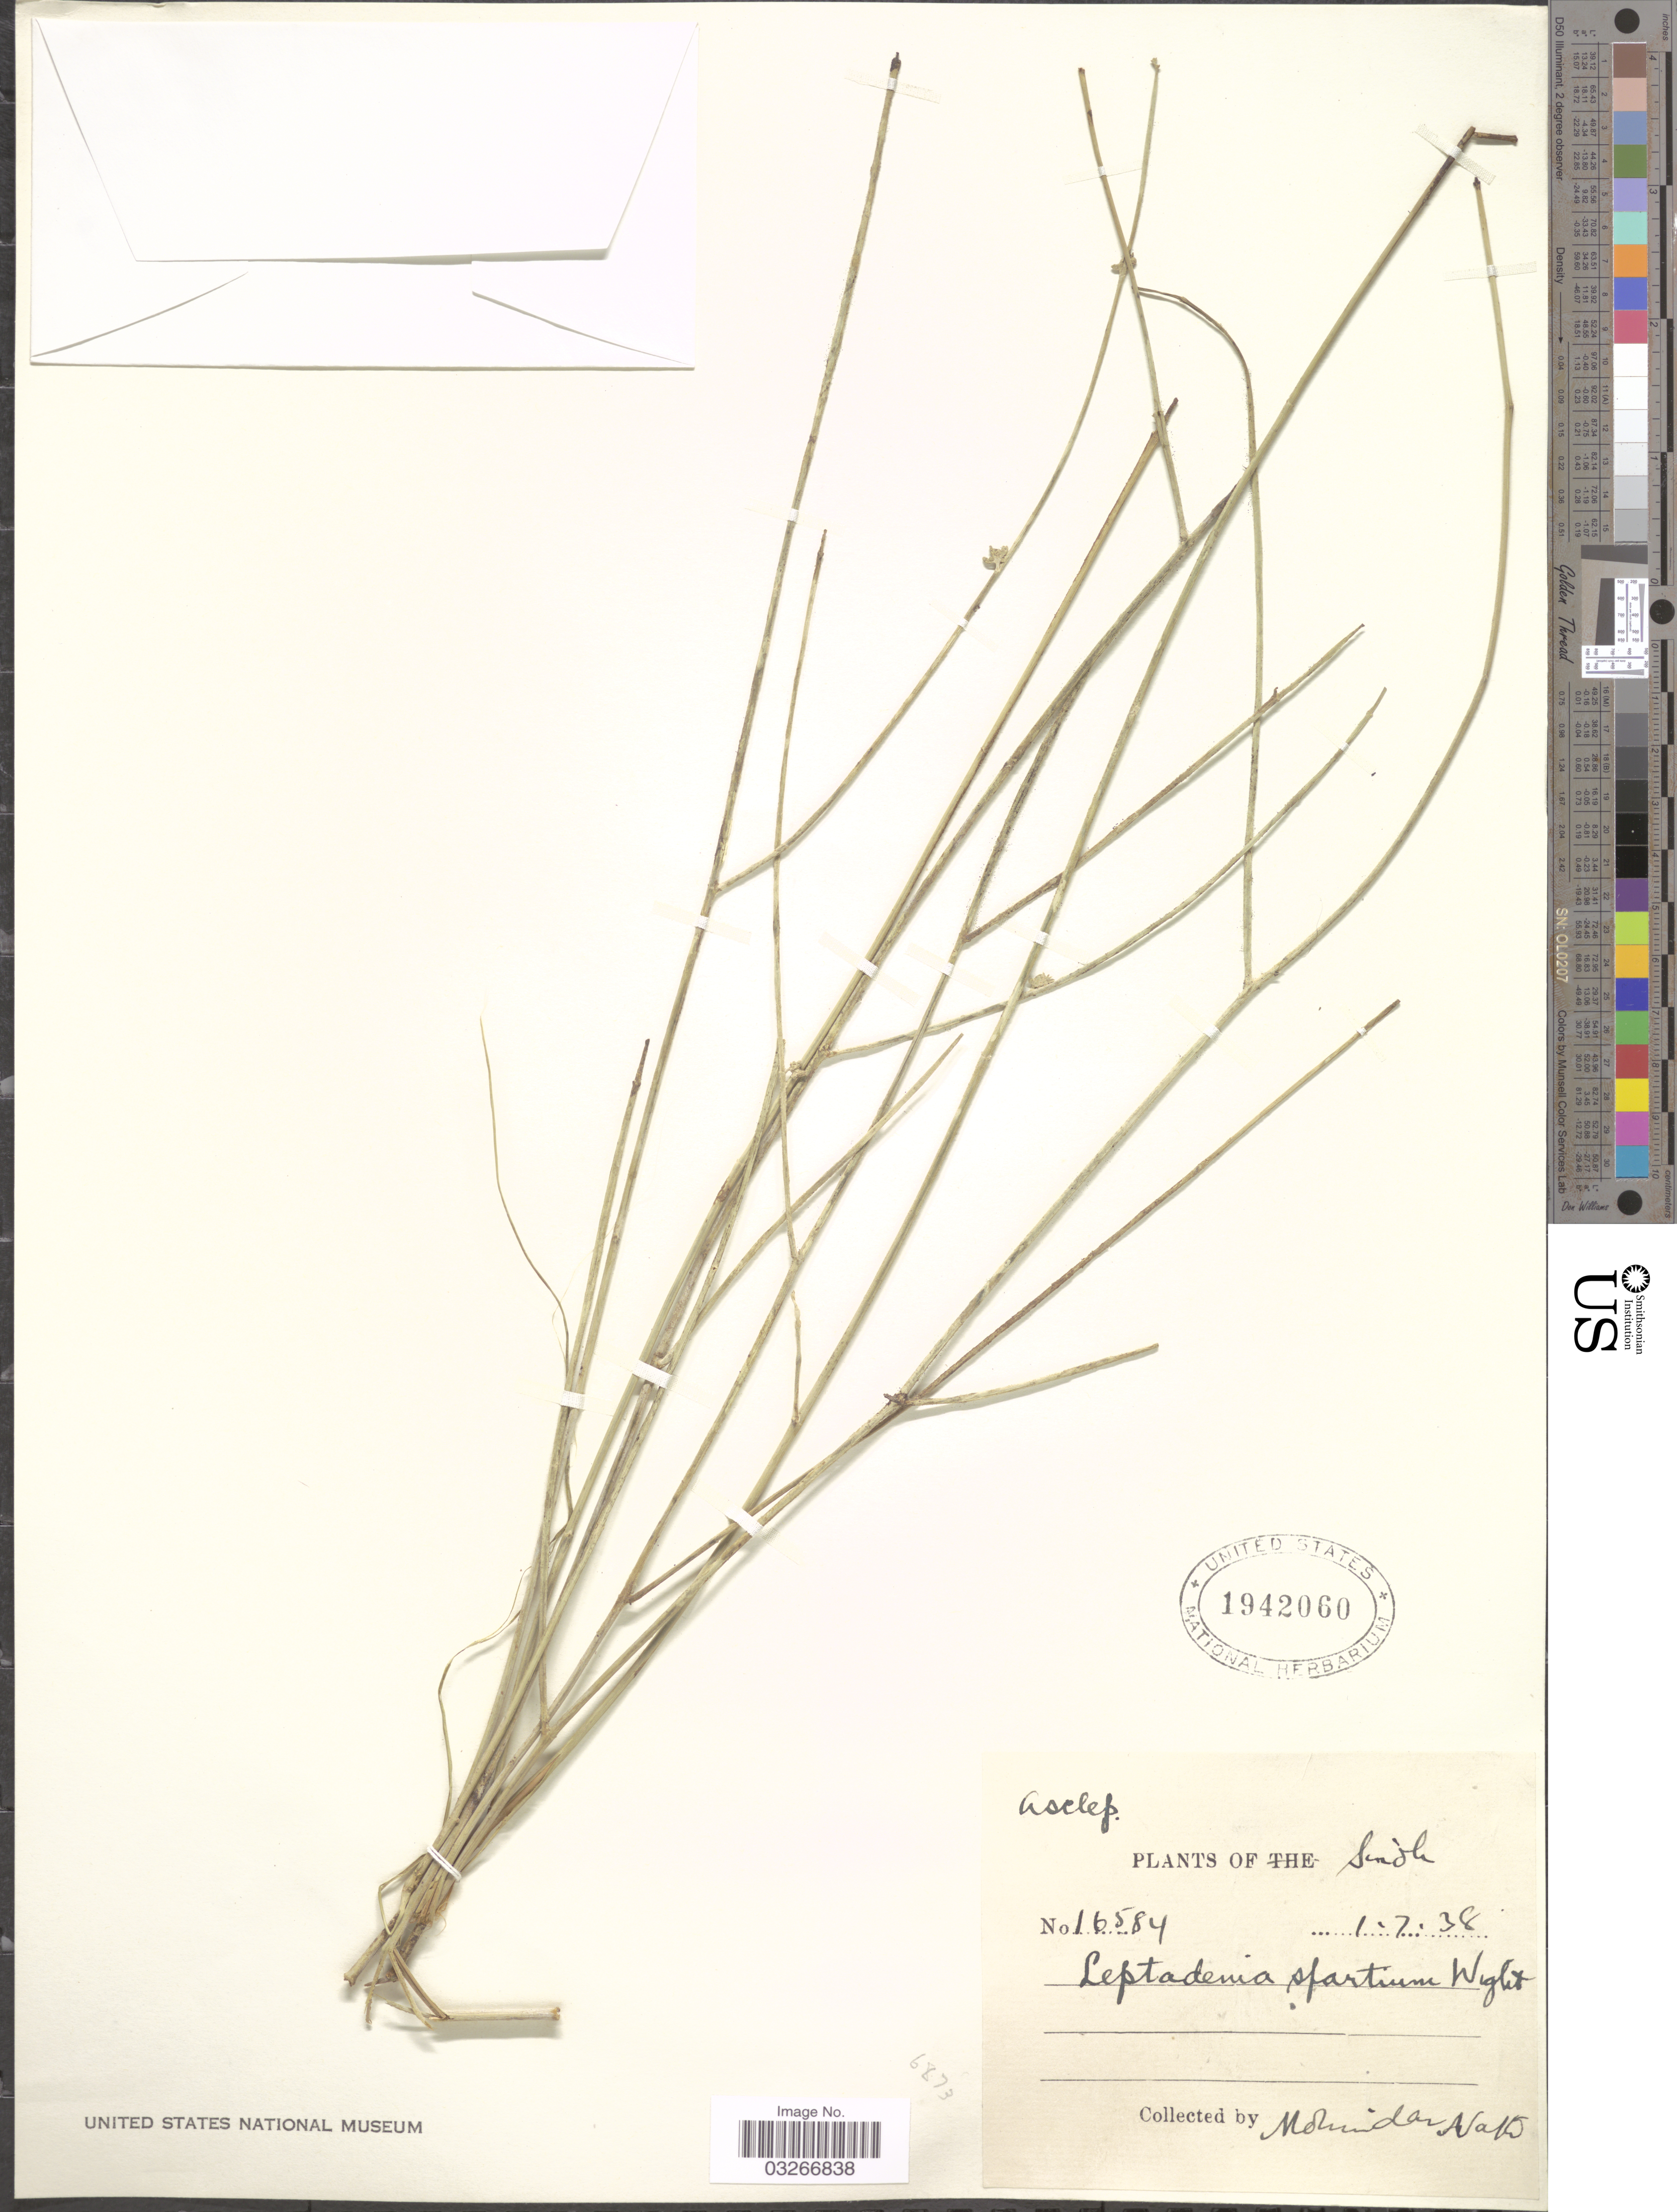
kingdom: Plantae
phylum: Tracheophyta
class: Magnoliopsida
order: Gentianales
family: Apocynaceae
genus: Leptadenia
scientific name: Leptadenia spartium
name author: Wight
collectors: N. Mohindar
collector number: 16584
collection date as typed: Transcribed d/m/y: 1/7/38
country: Pakistan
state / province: Sindh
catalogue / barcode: US 1942060